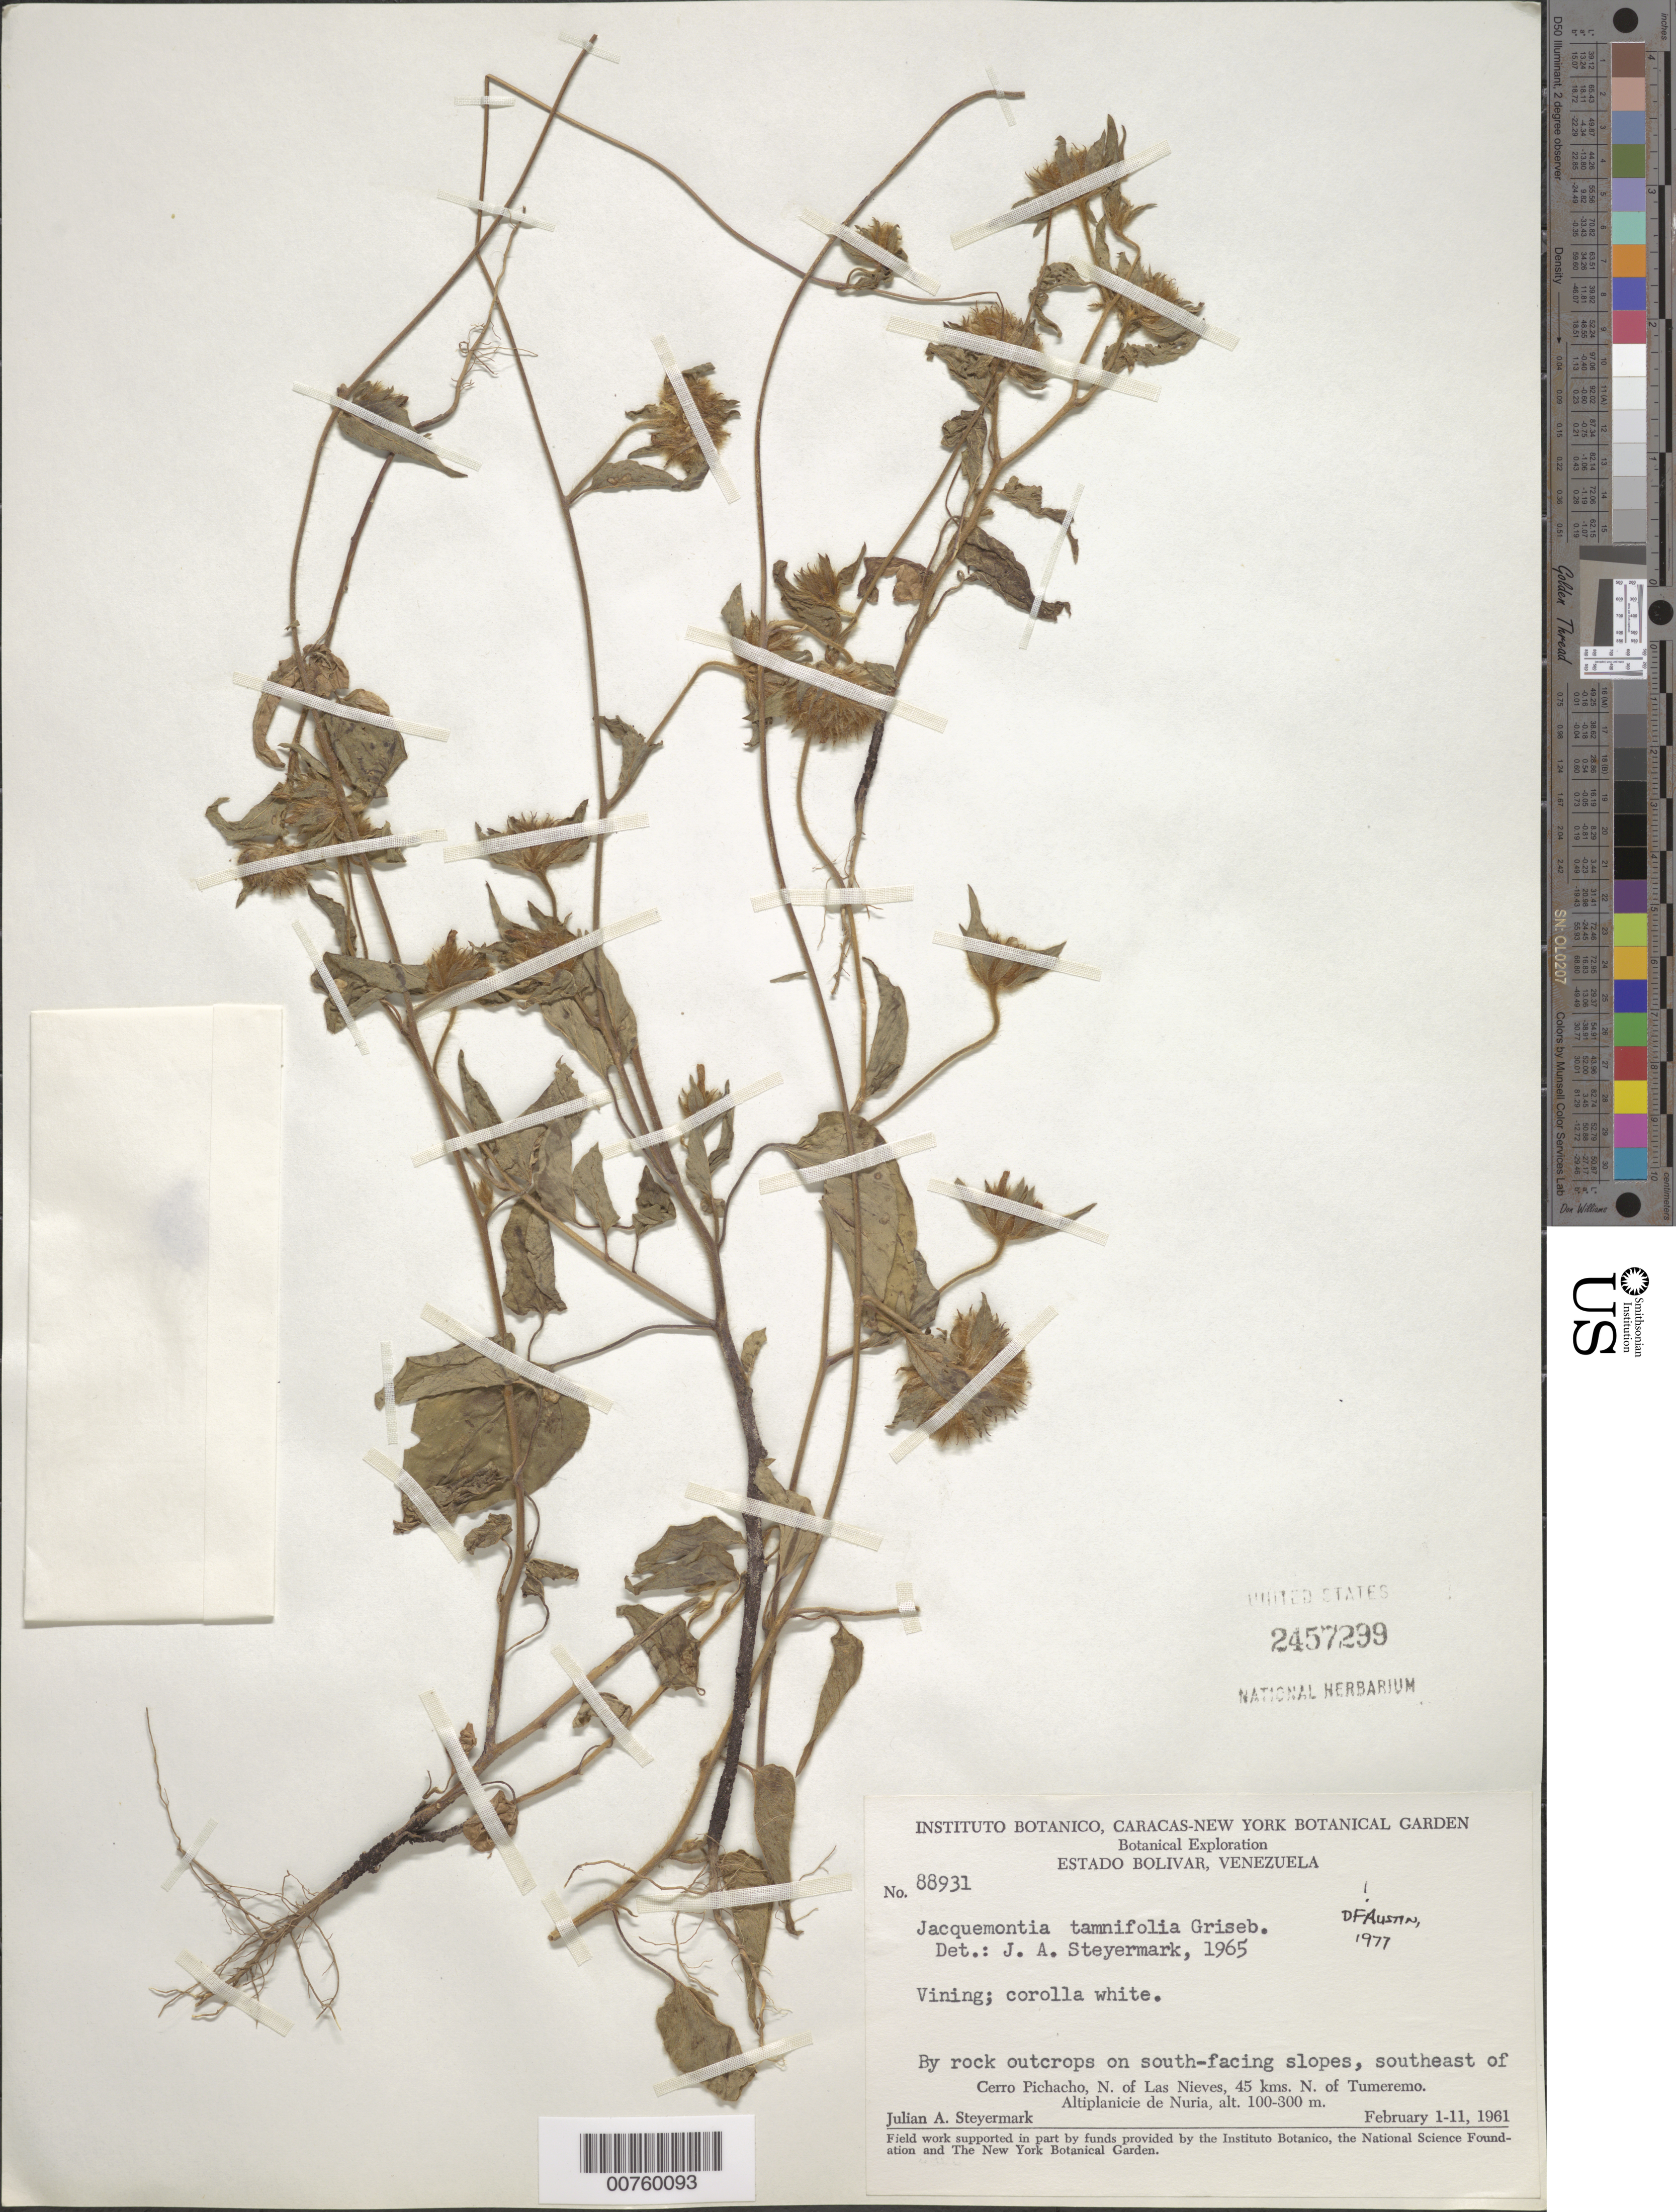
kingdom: Plantae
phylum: Tracheophyta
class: Magnoliopsida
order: Solanales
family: Convolvulaceae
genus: Jacquemontia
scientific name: Jacquemontia tamnifolia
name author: (L.) Griseb.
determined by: Austin, D. F.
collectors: J. Steyermark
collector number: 88931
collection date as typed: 1-Feb-61 to 11-Feb-61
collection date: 1961-02-01/1961-02-11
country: Venezuela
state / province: Bolívar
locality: Cerro El Picacho, SE of; N of Las Nieves, 45 km N of Tumeremo, Altiplanicie de Nuria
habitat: Rock outcrop on carrizal-covered south-facing slope, SE of Cerro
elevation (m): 100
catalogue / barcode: US 2457299